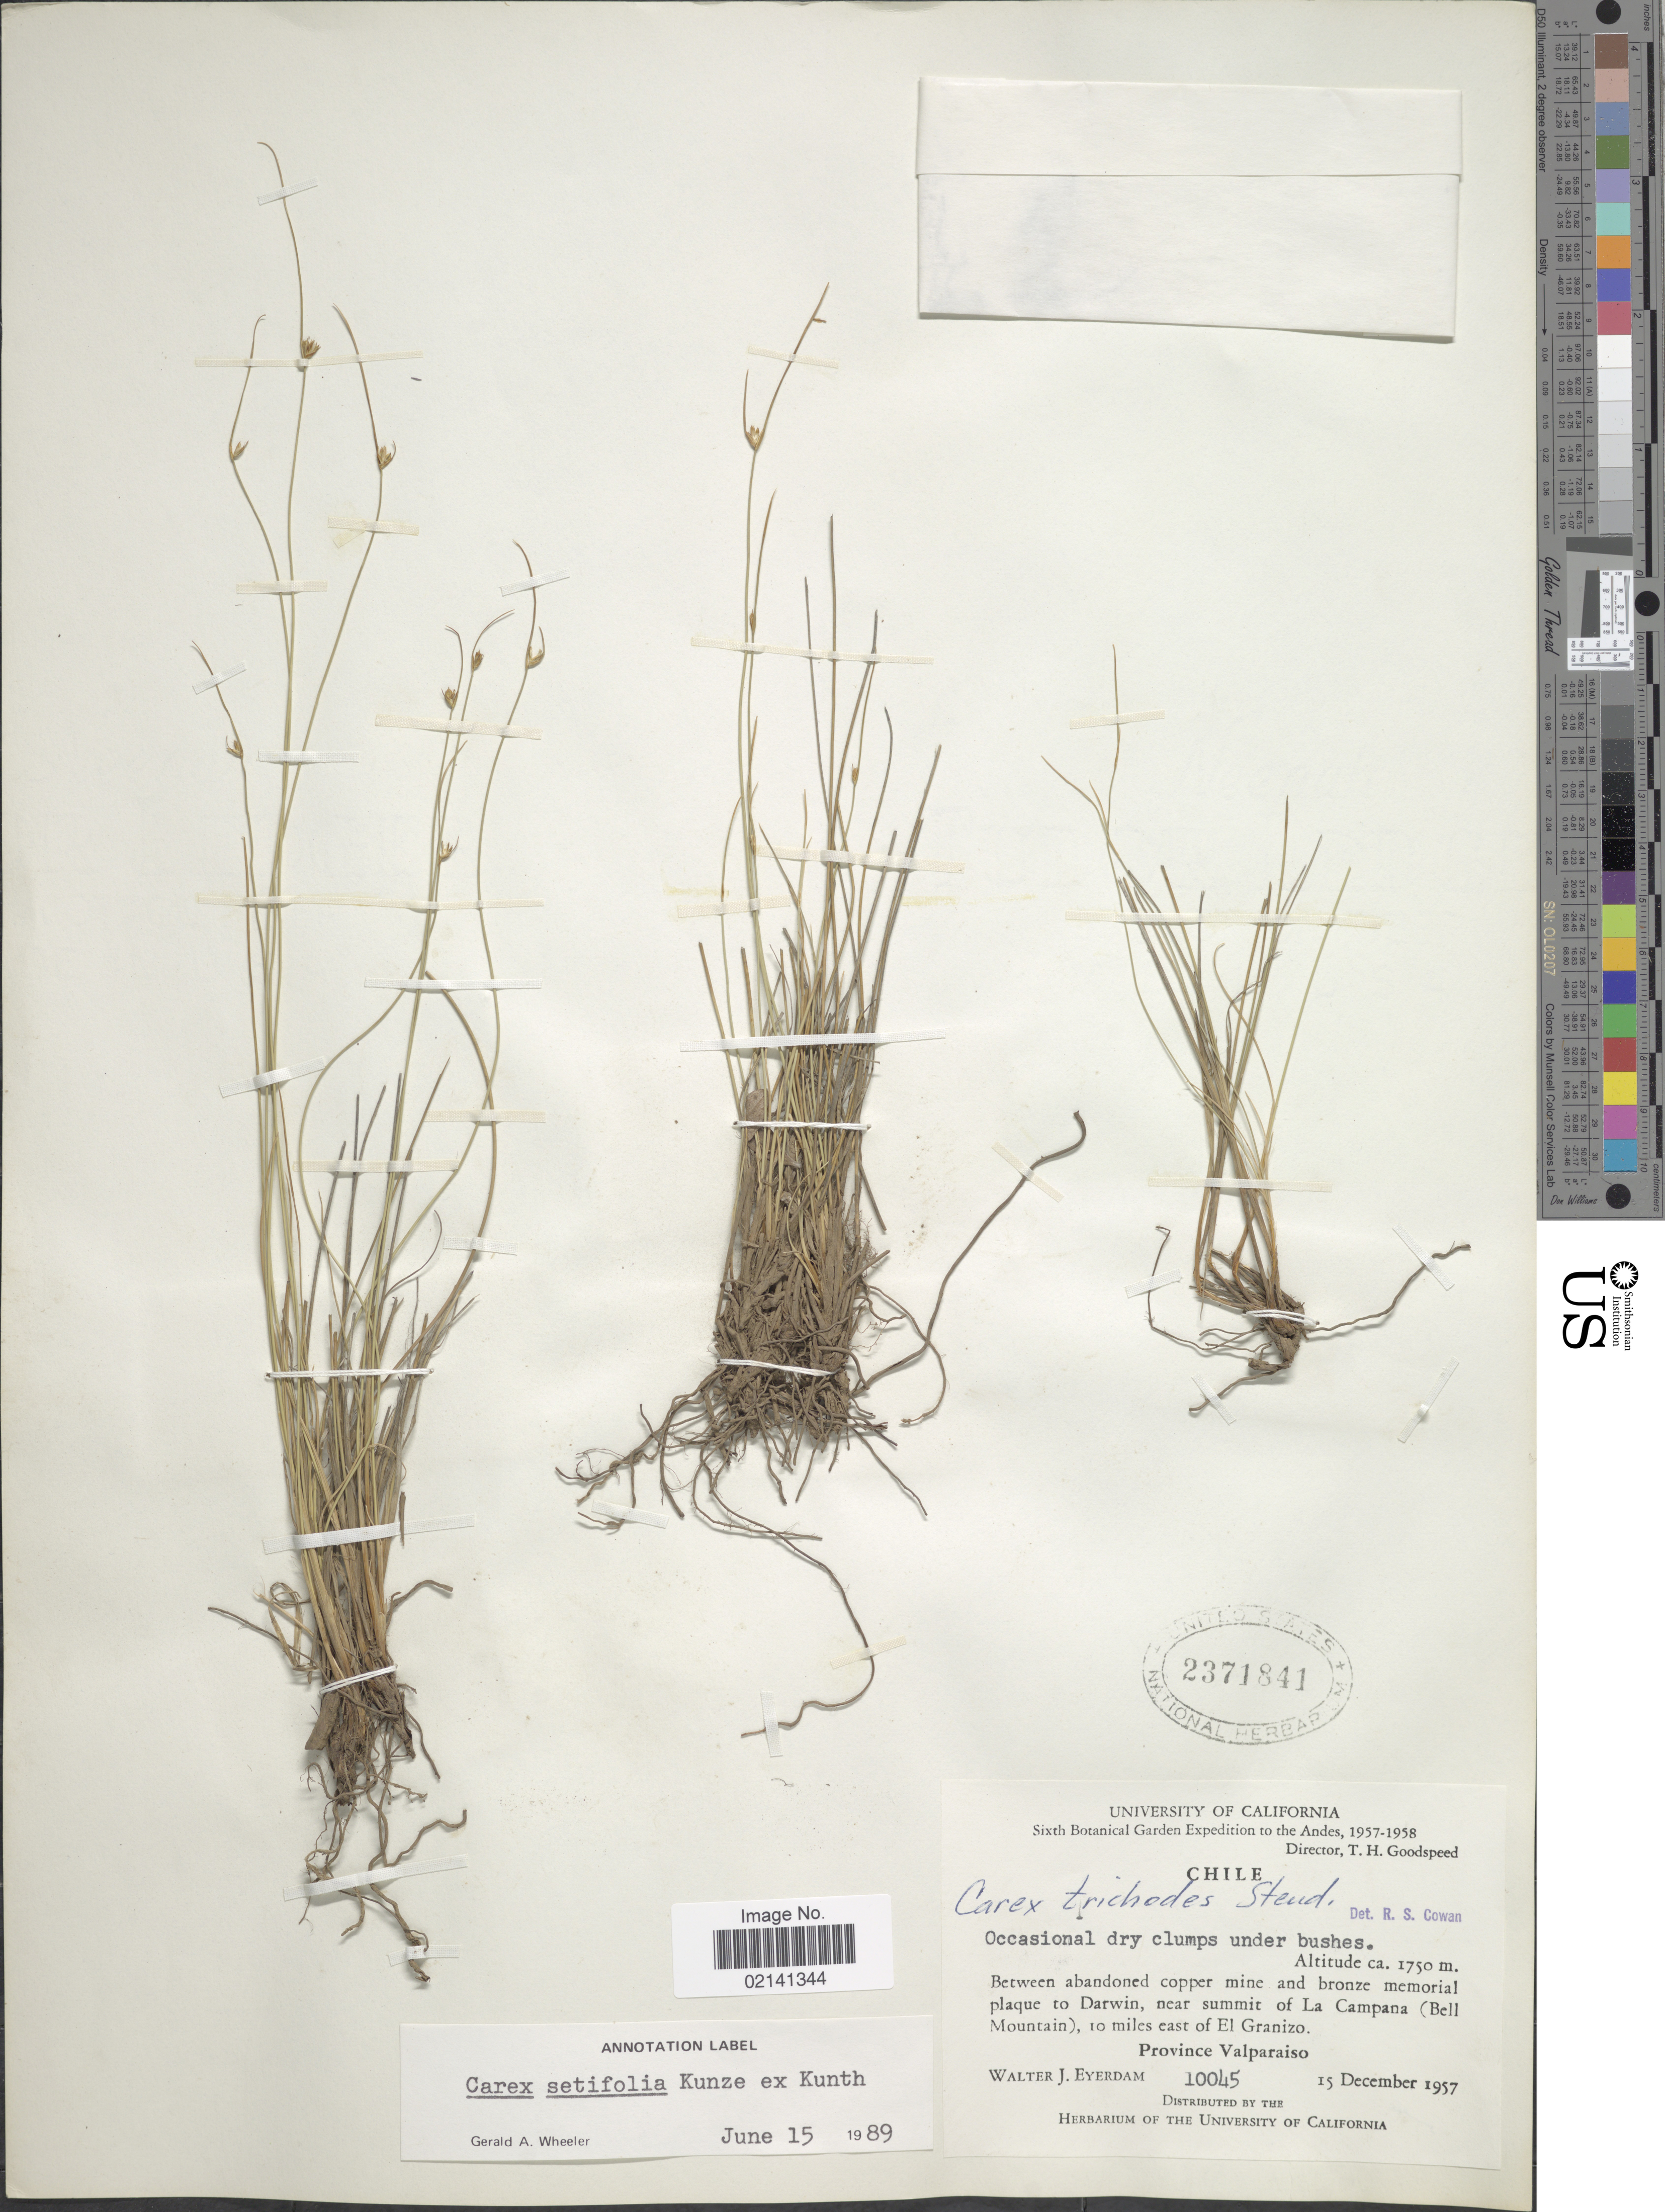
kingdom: Plantae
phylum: Tracheophyta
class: Liliopsida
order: Poales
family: Cyperaceae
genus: Carex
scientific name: Carex setifolia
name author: Kunze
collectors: W. J. Eyerdam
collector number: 10045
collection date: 1957-12-15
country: Chile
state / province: Valparaíso (V)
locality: Between abandoned sopper mine ad bronze memorial plaque to Darwin, near summit of La Campana (Bell Mountain), 10 miles east of El Granizo.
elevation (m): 1750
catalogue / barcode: US 2371841